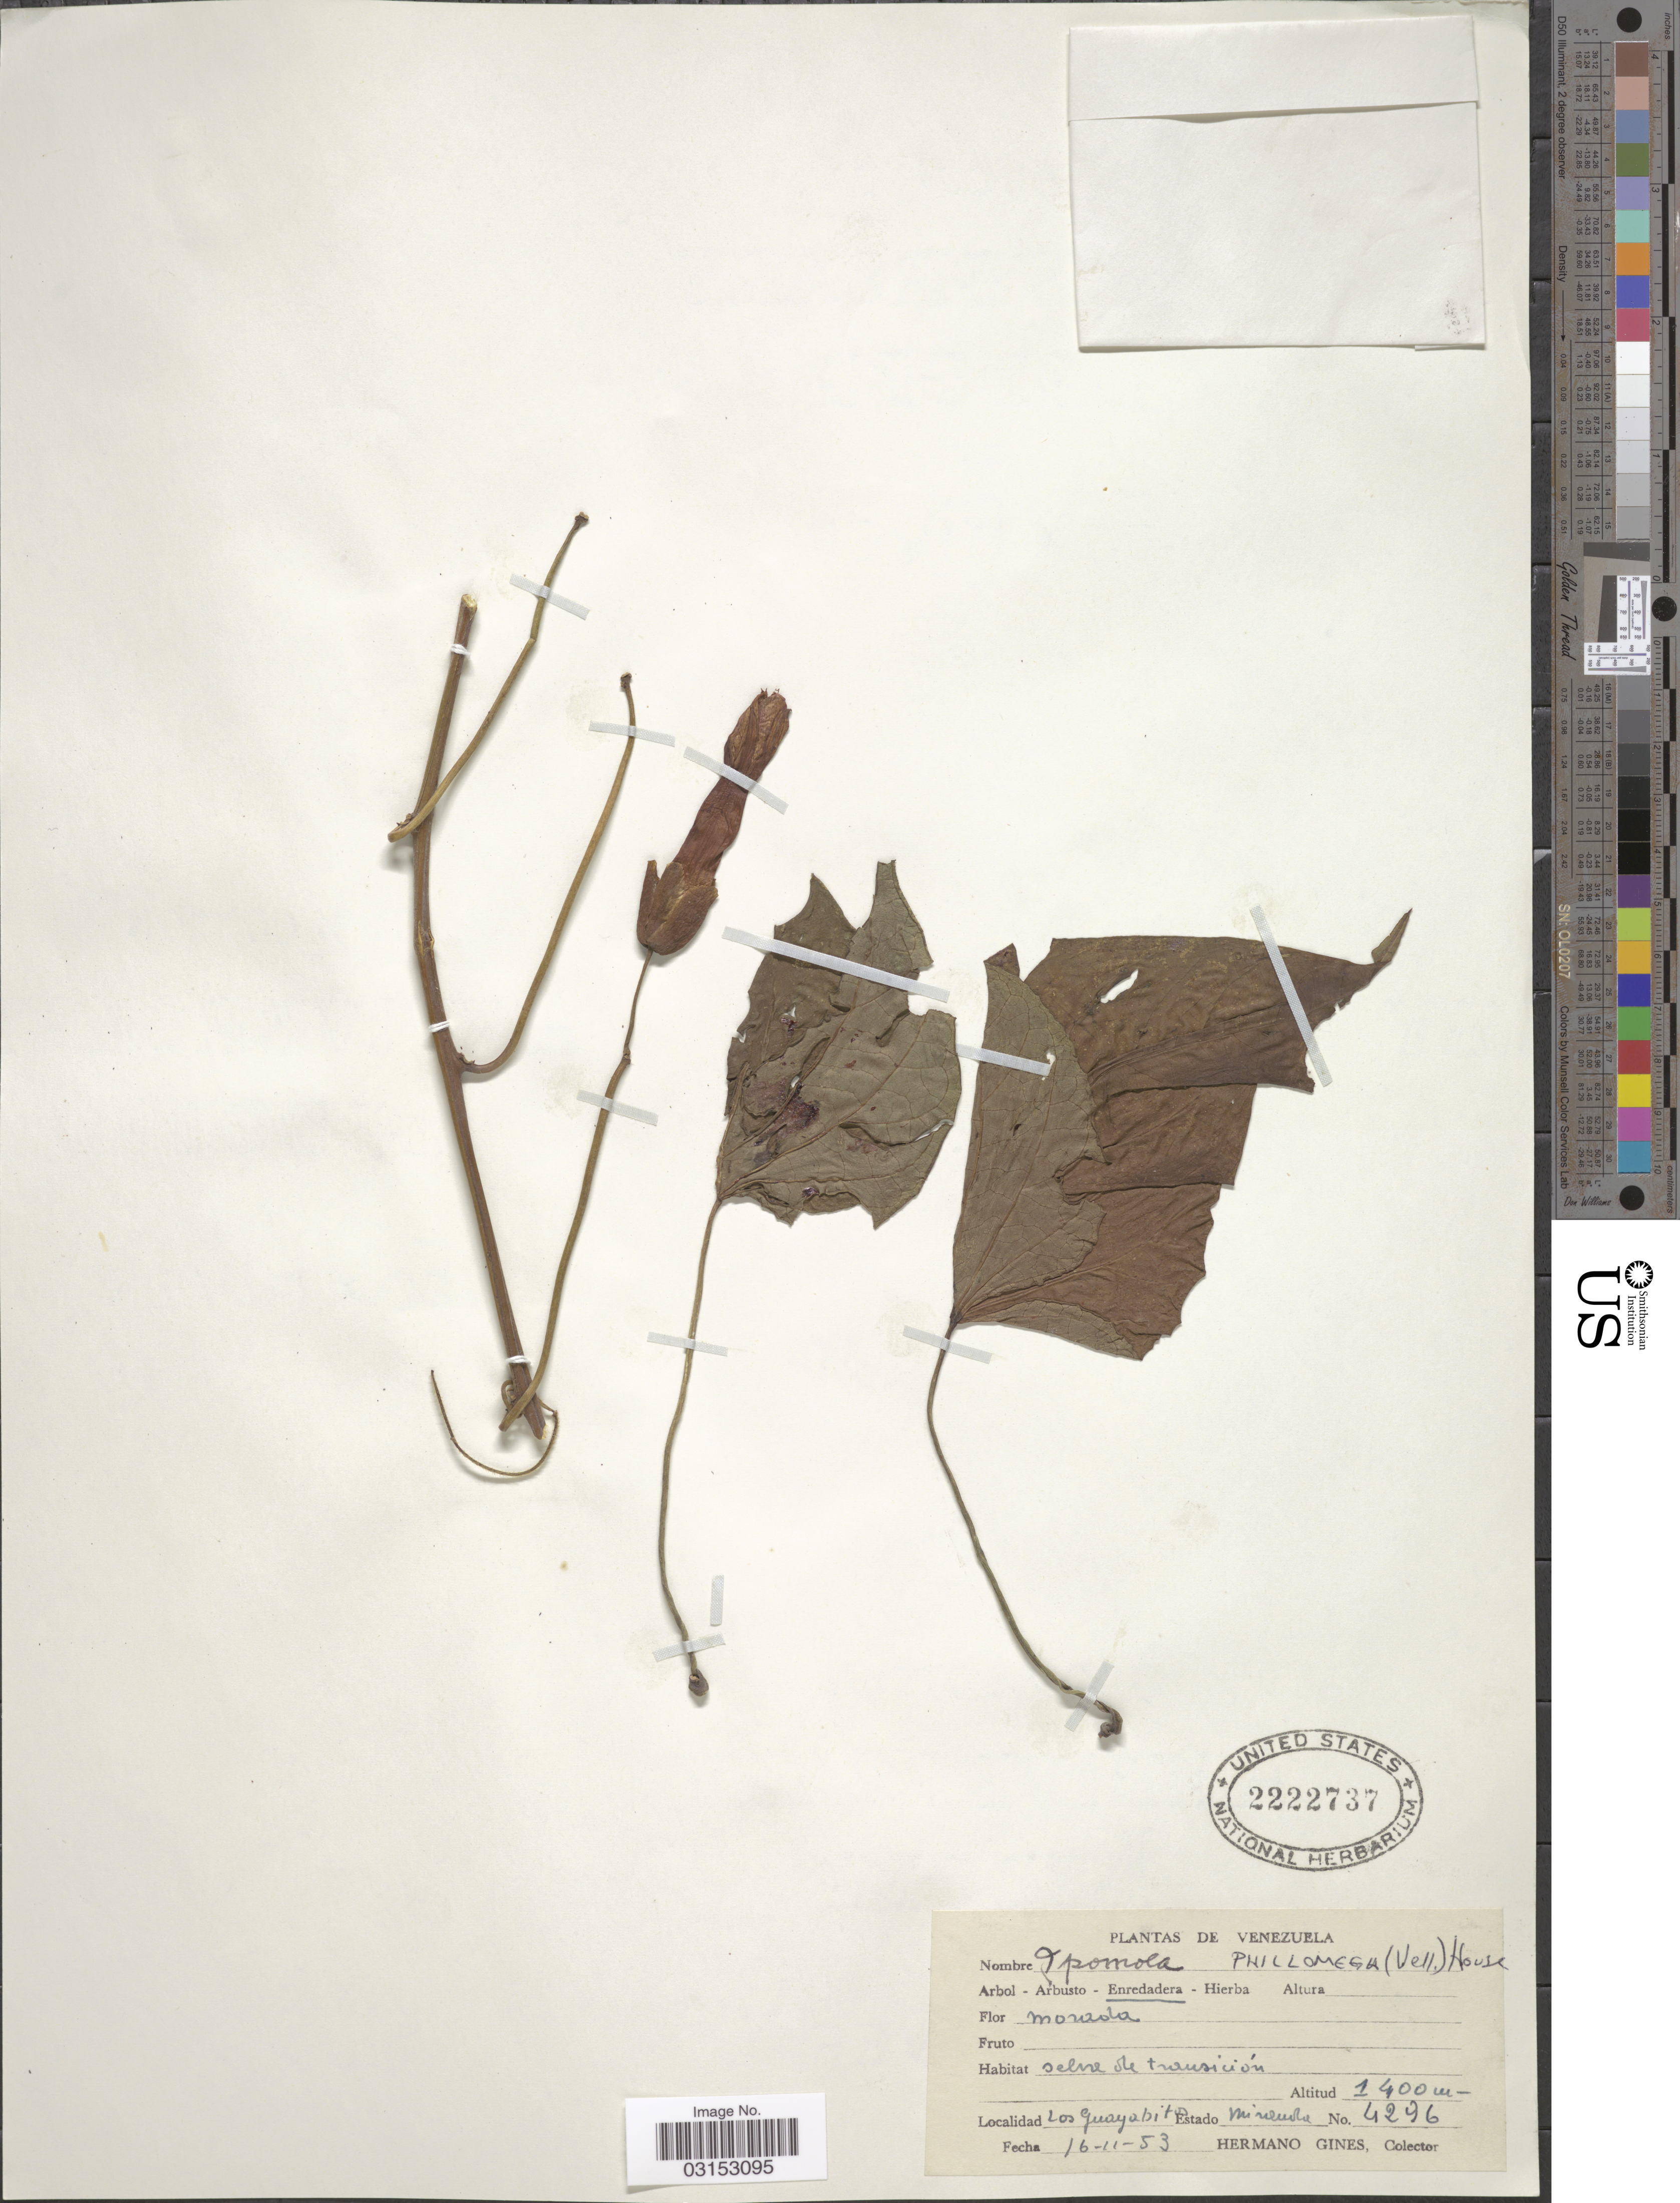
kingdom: Plantae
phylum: Tracheophyta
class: Magnoliopsida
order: Solanales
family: Convolvulaceae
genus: Ipomoea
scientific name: Ipomoea pterodes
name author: Choisy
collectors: Bro. Gines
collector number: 4296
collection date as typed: Transcribed d/m/y: 16/11/53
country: Venezuela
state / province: Miranda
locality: Los Guayabito.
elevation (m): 1400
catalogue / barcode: US 2222737